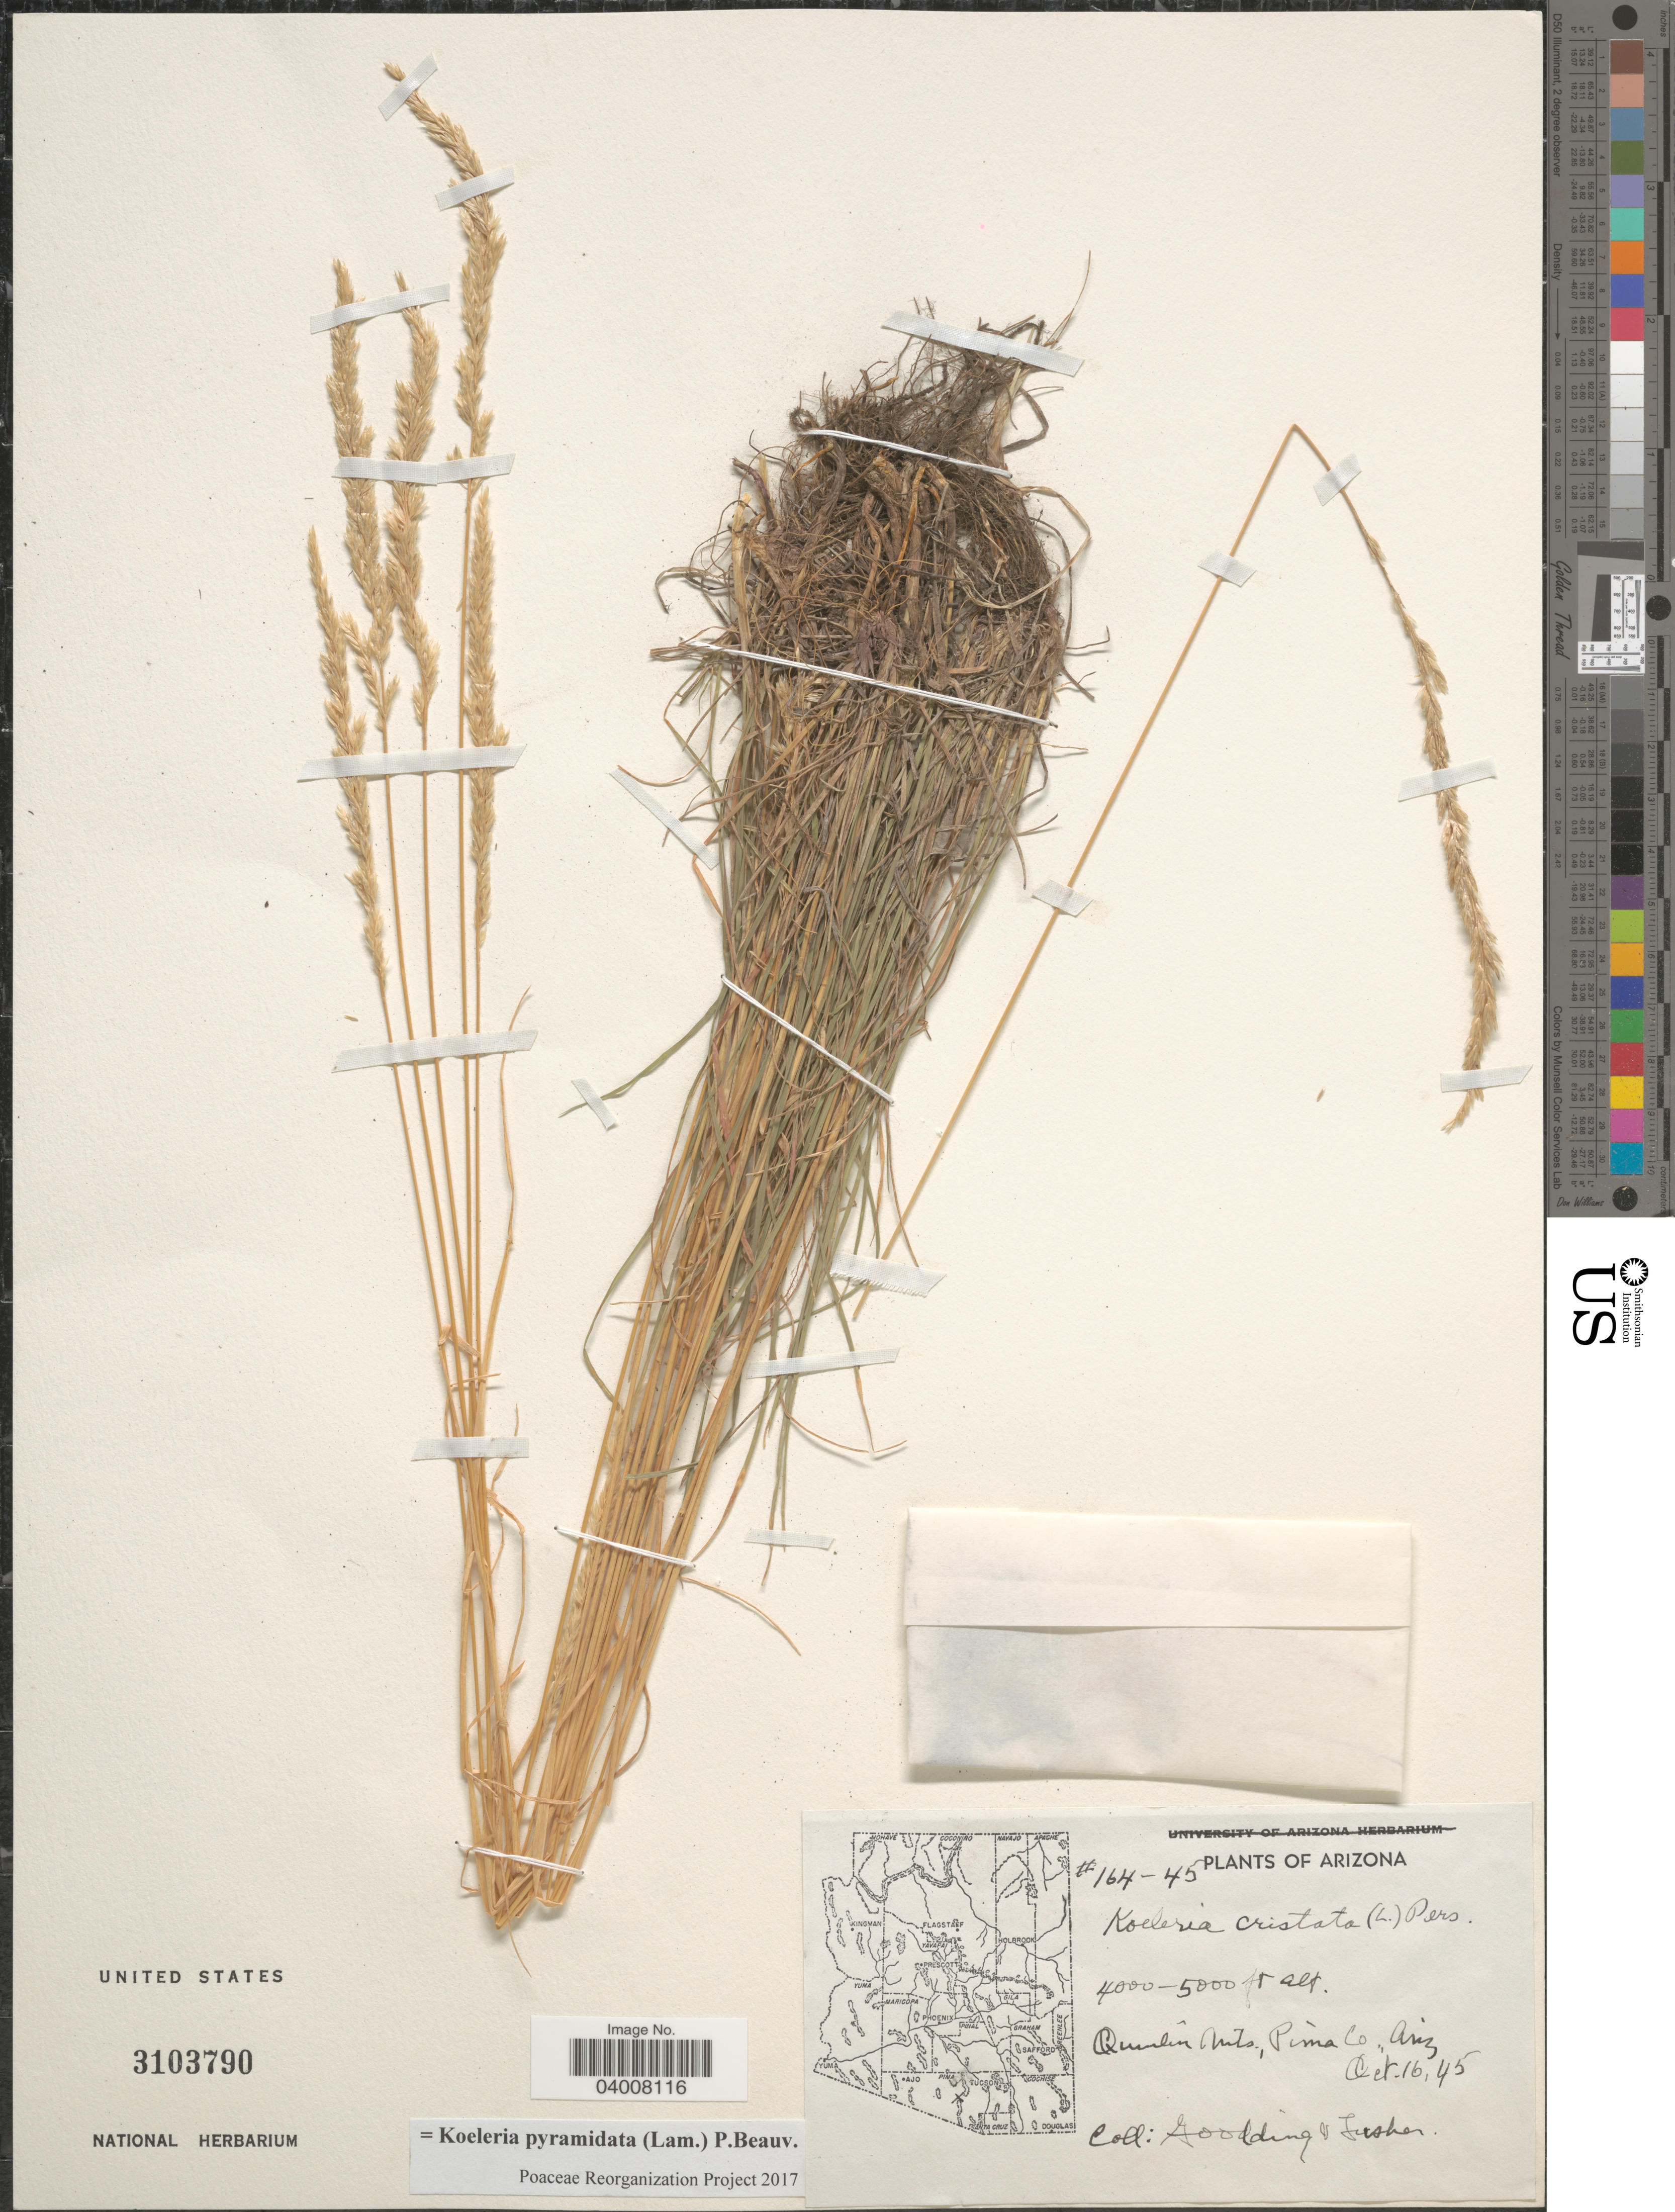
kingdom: Plantae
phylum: Tracheophyta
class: Liliopsida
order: Poales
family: Poaceae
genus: Koeleria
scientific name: Koeleria pyramidata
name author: (Lam.) P. Beauv.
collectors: Goodding & Fischer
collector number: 164-45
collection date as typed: Transcribed d/m/y: 16/10/45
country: United States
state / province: Arizona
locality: Quinlan Mts., Pima Co.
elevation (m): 1219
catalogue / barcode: US 3103790